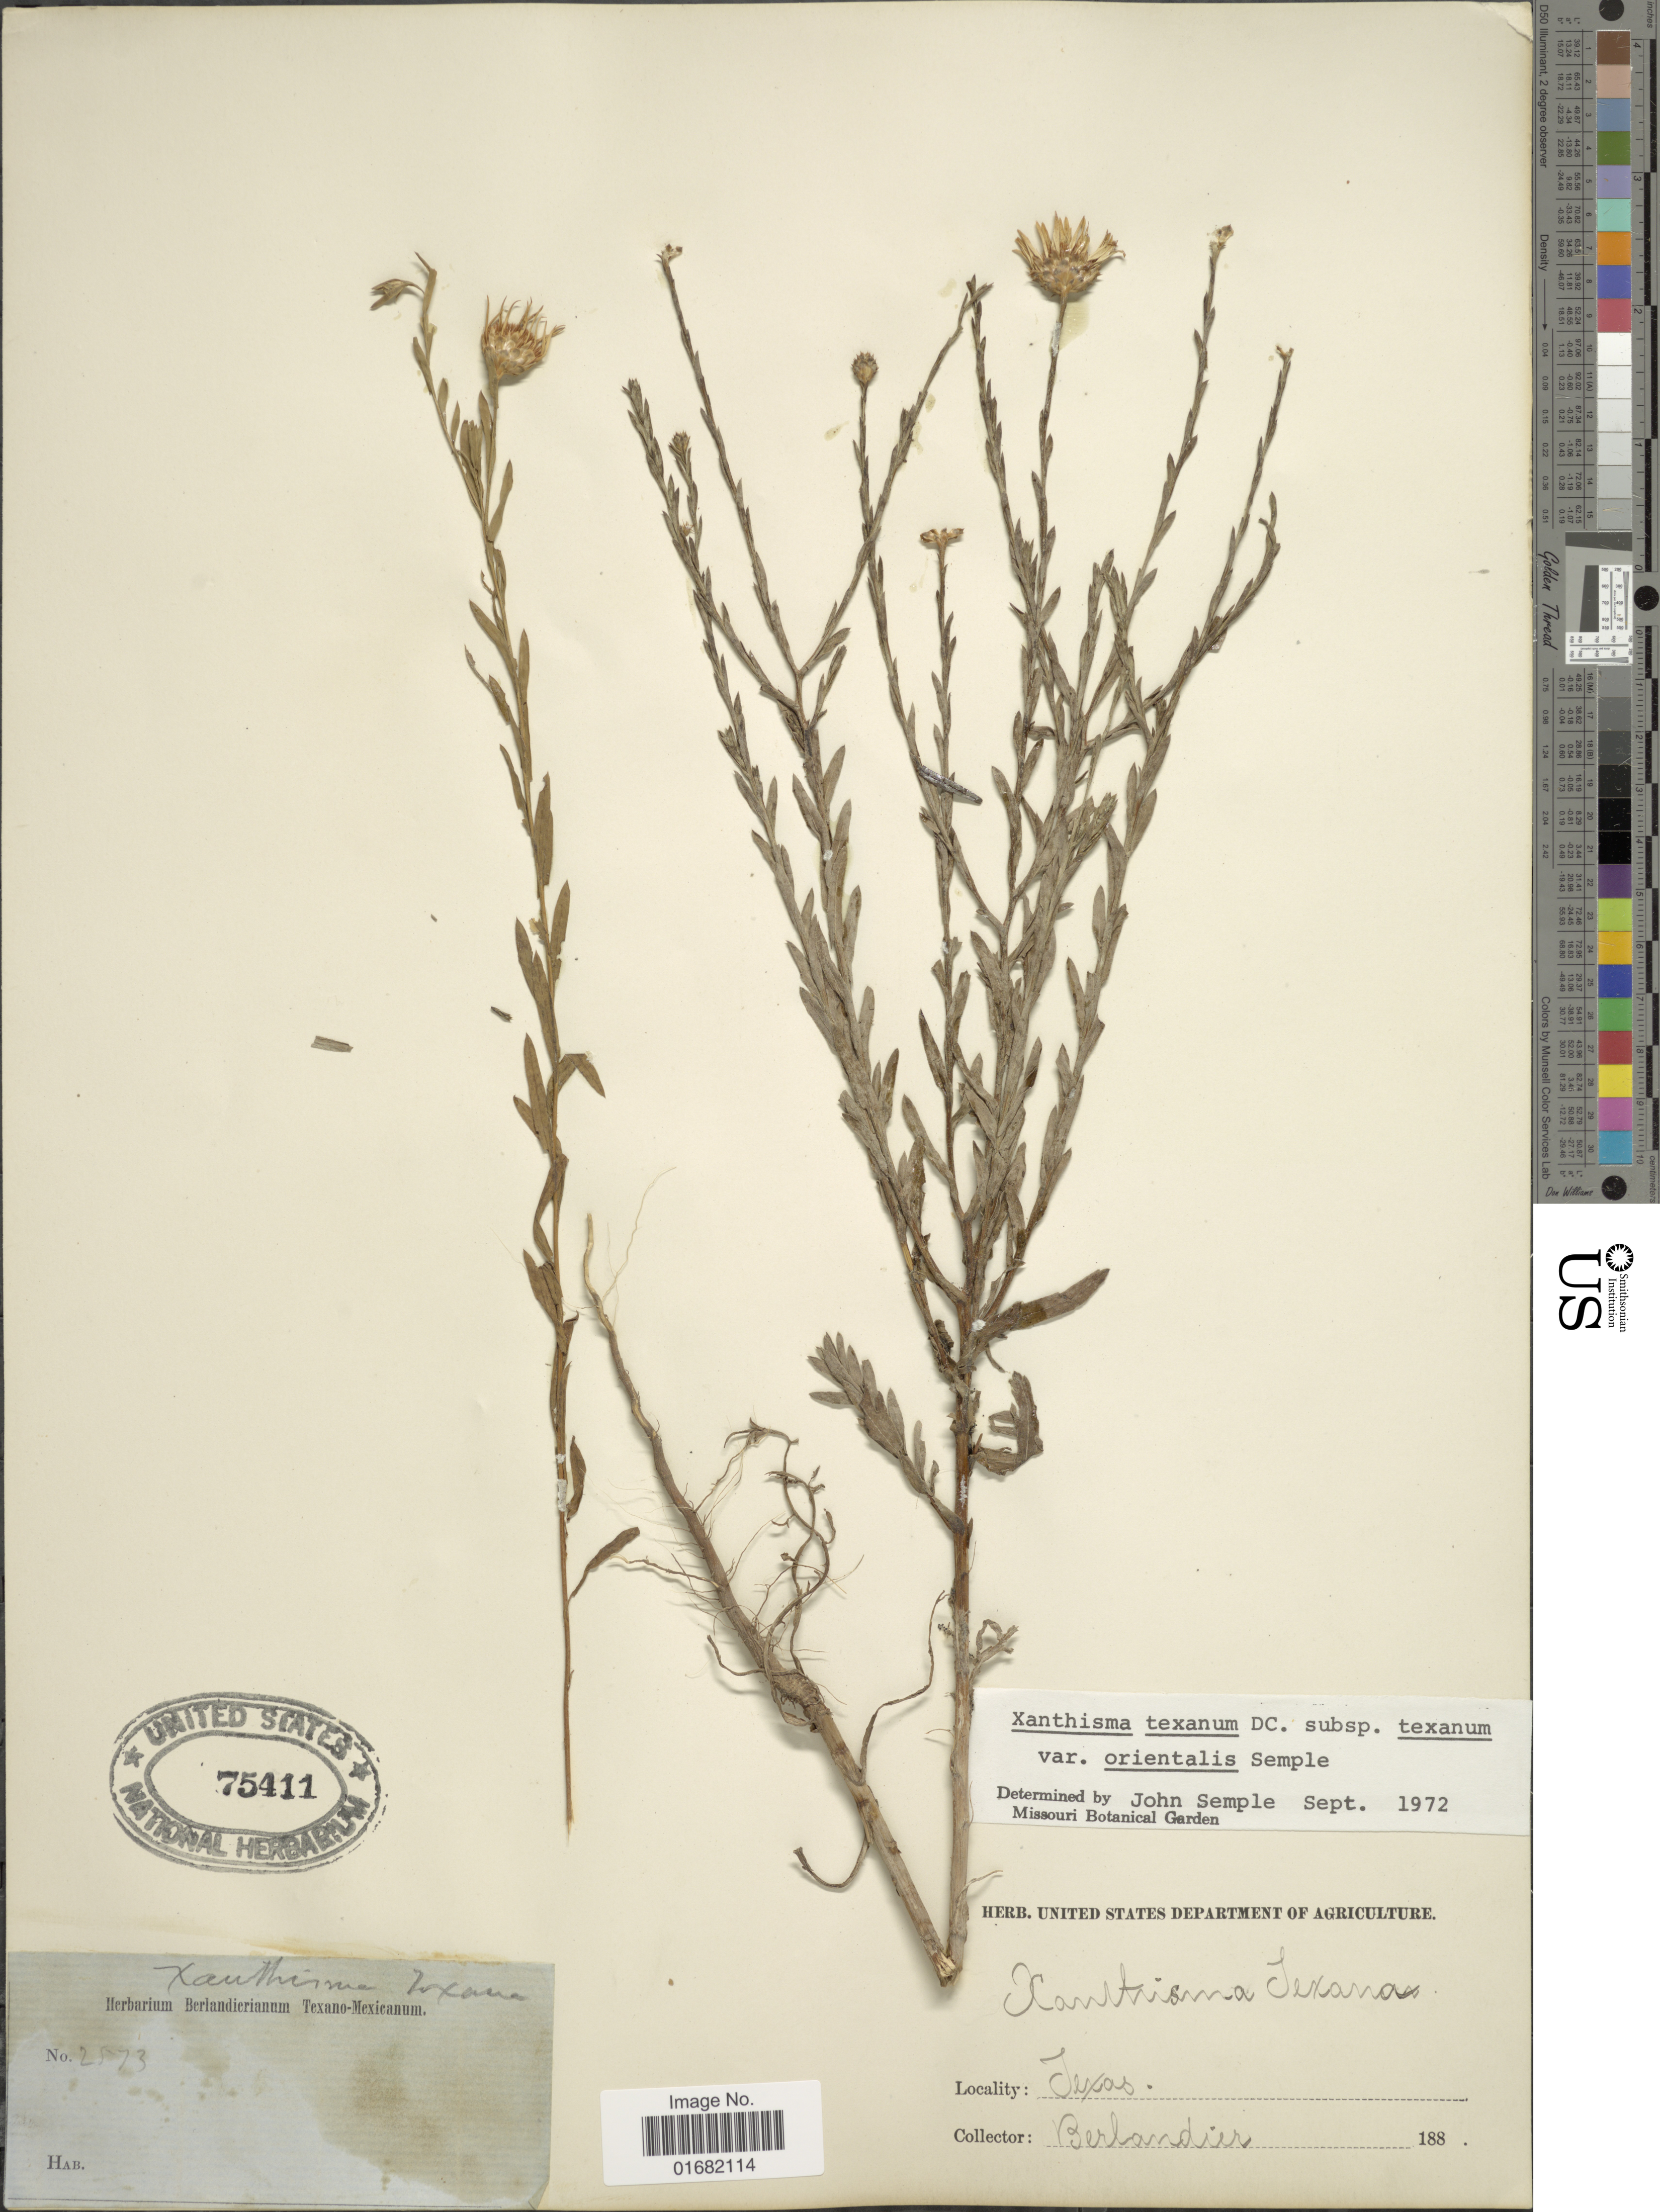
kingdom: Plantae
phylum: Tracheophyta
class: Magnoliopsida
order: Asterales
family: Asteraceae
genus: Xanthisma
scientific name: Xanthisma texanum var. orientalis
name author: Semple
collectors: J. L. Berlandier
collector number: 2573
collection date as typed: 188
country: United States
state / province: Texas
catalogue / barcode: US 75411